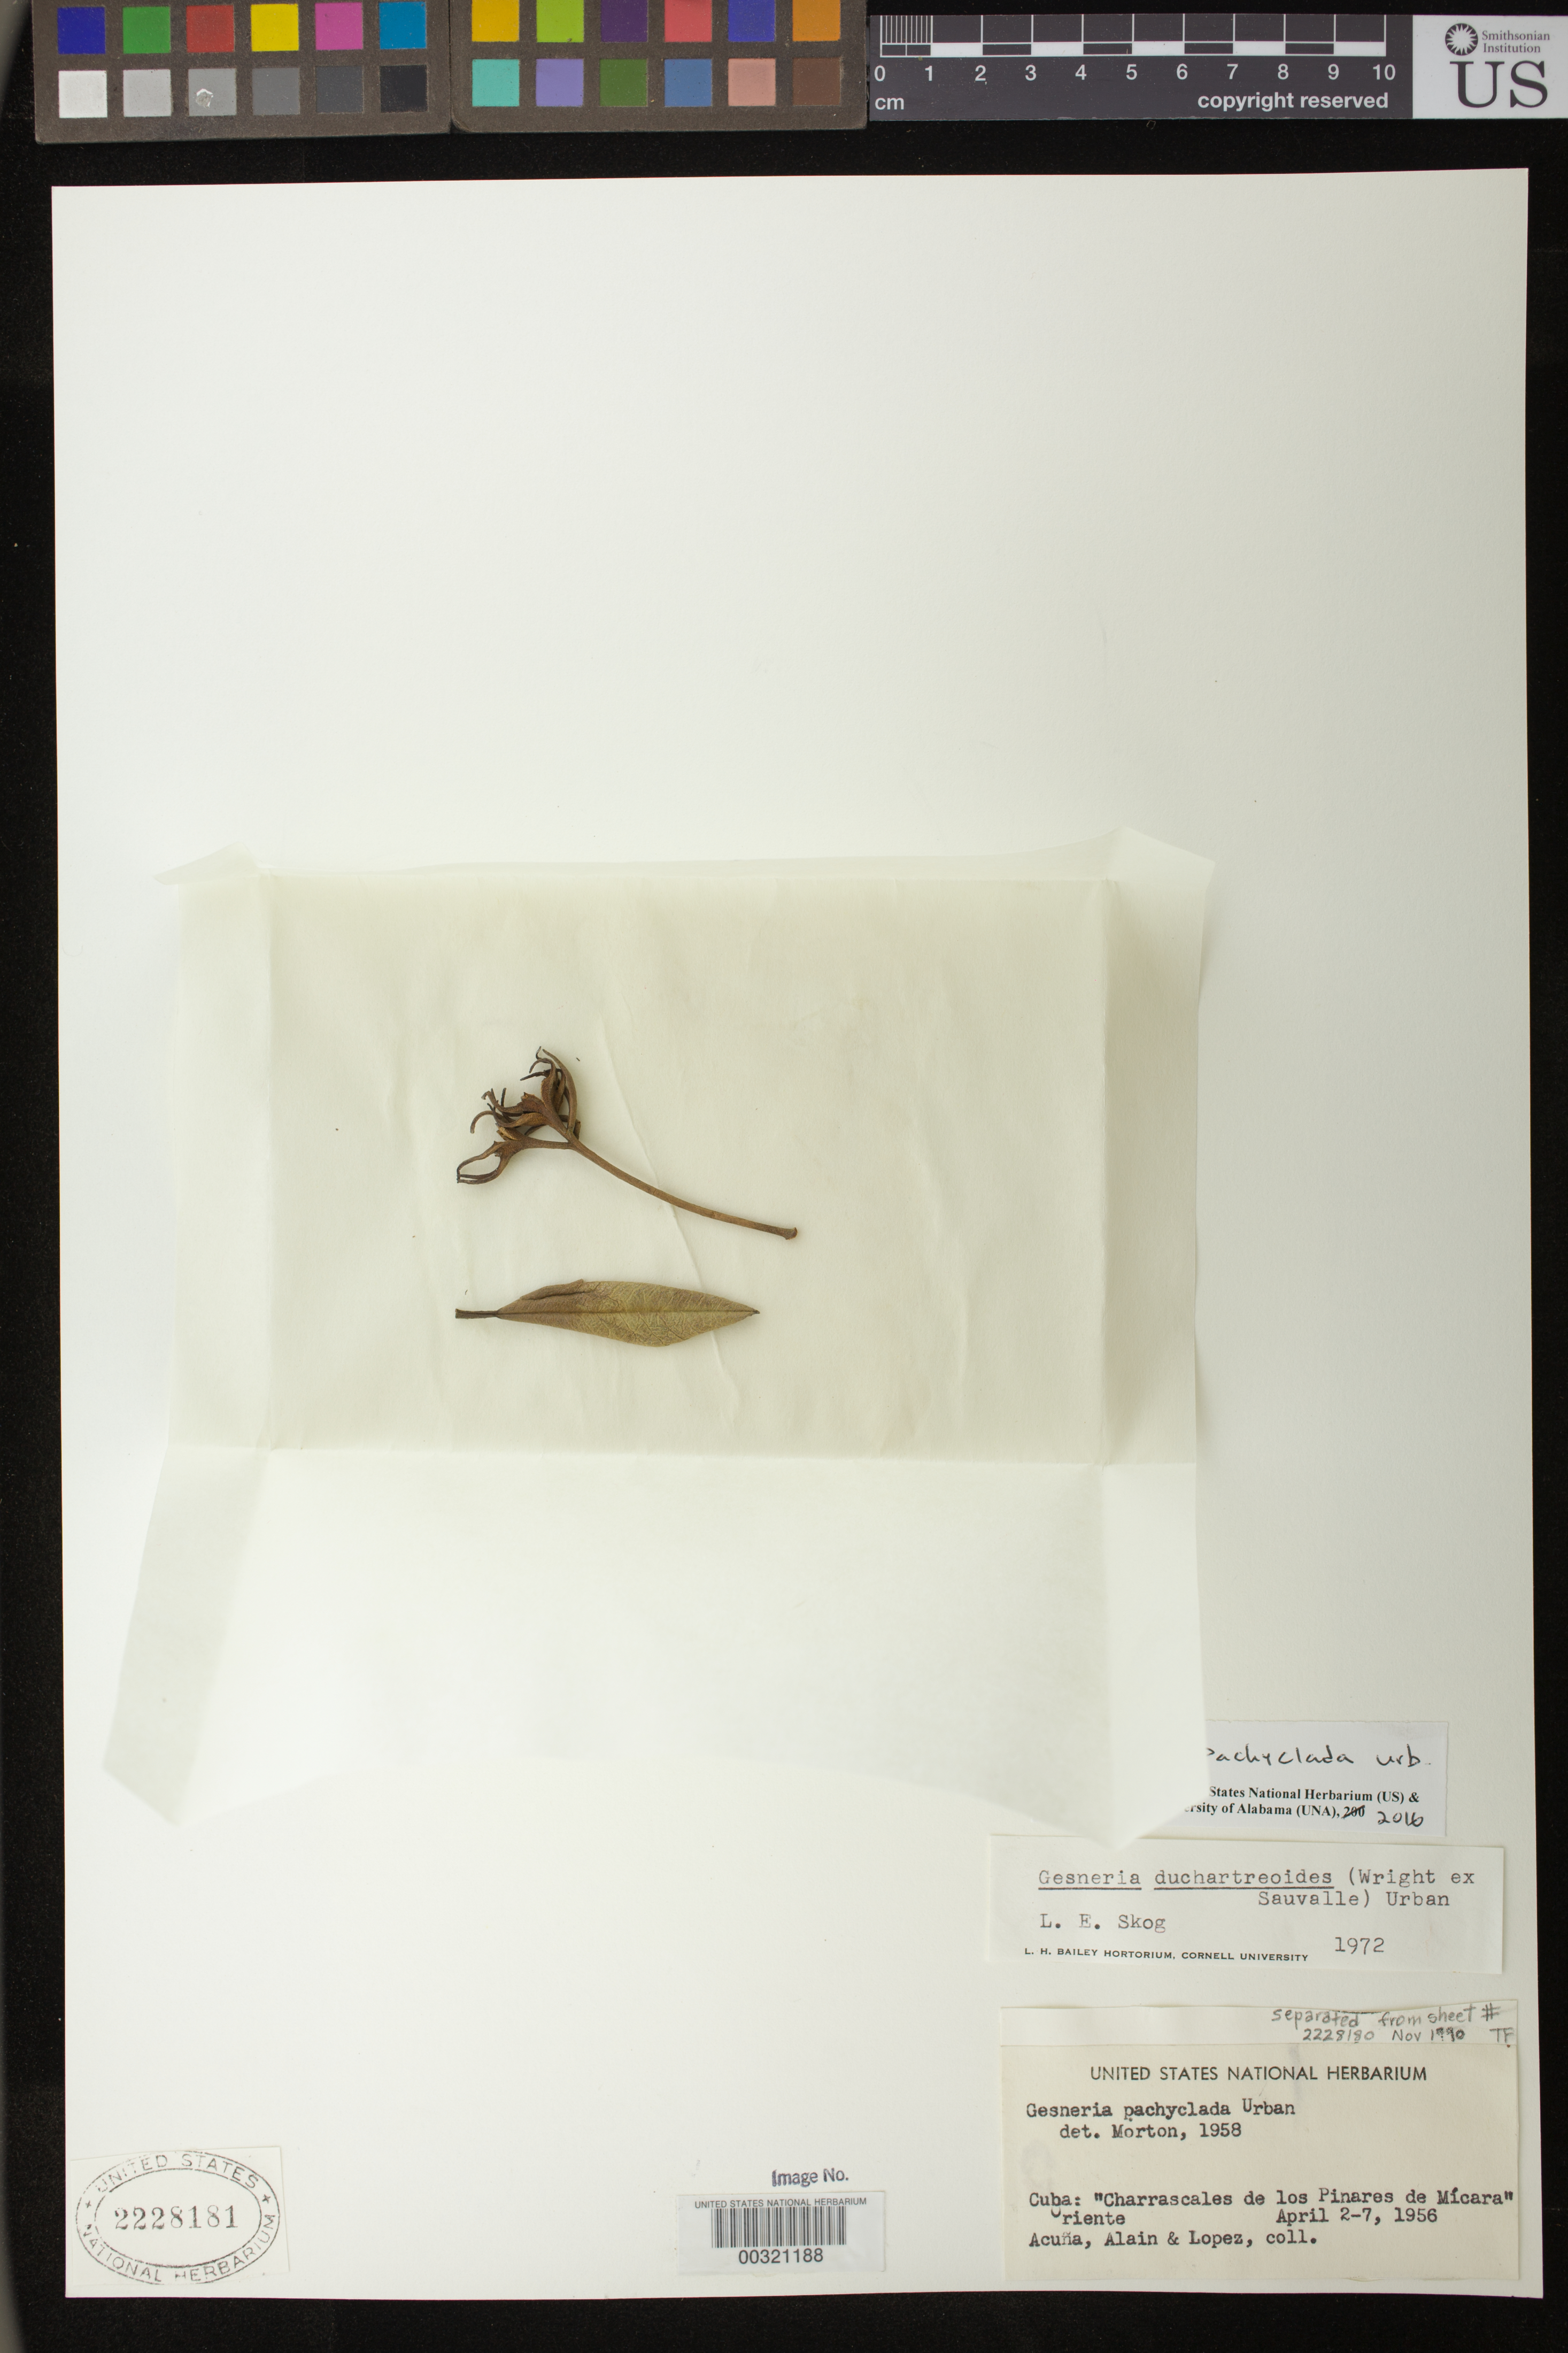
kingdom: Plantae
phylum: Tracheophyta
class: Magnoliopsida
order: Lamiales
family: Gesneriaceae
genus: Gesneria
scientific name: Gesneria pachyclada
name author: Urb.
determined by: Clark, J. L., (SEL), The Marie Selby Botanical Garden (UNITED STATES)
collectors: J. Acuña, A. H. Liogier & M. Lopéz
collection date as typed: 2-7 Apr 1956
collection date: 1956-04-02/1956-04-07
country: Cuba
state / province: Oriente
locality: Charrascales de los Pinares de Micara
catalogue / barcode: US 2228181